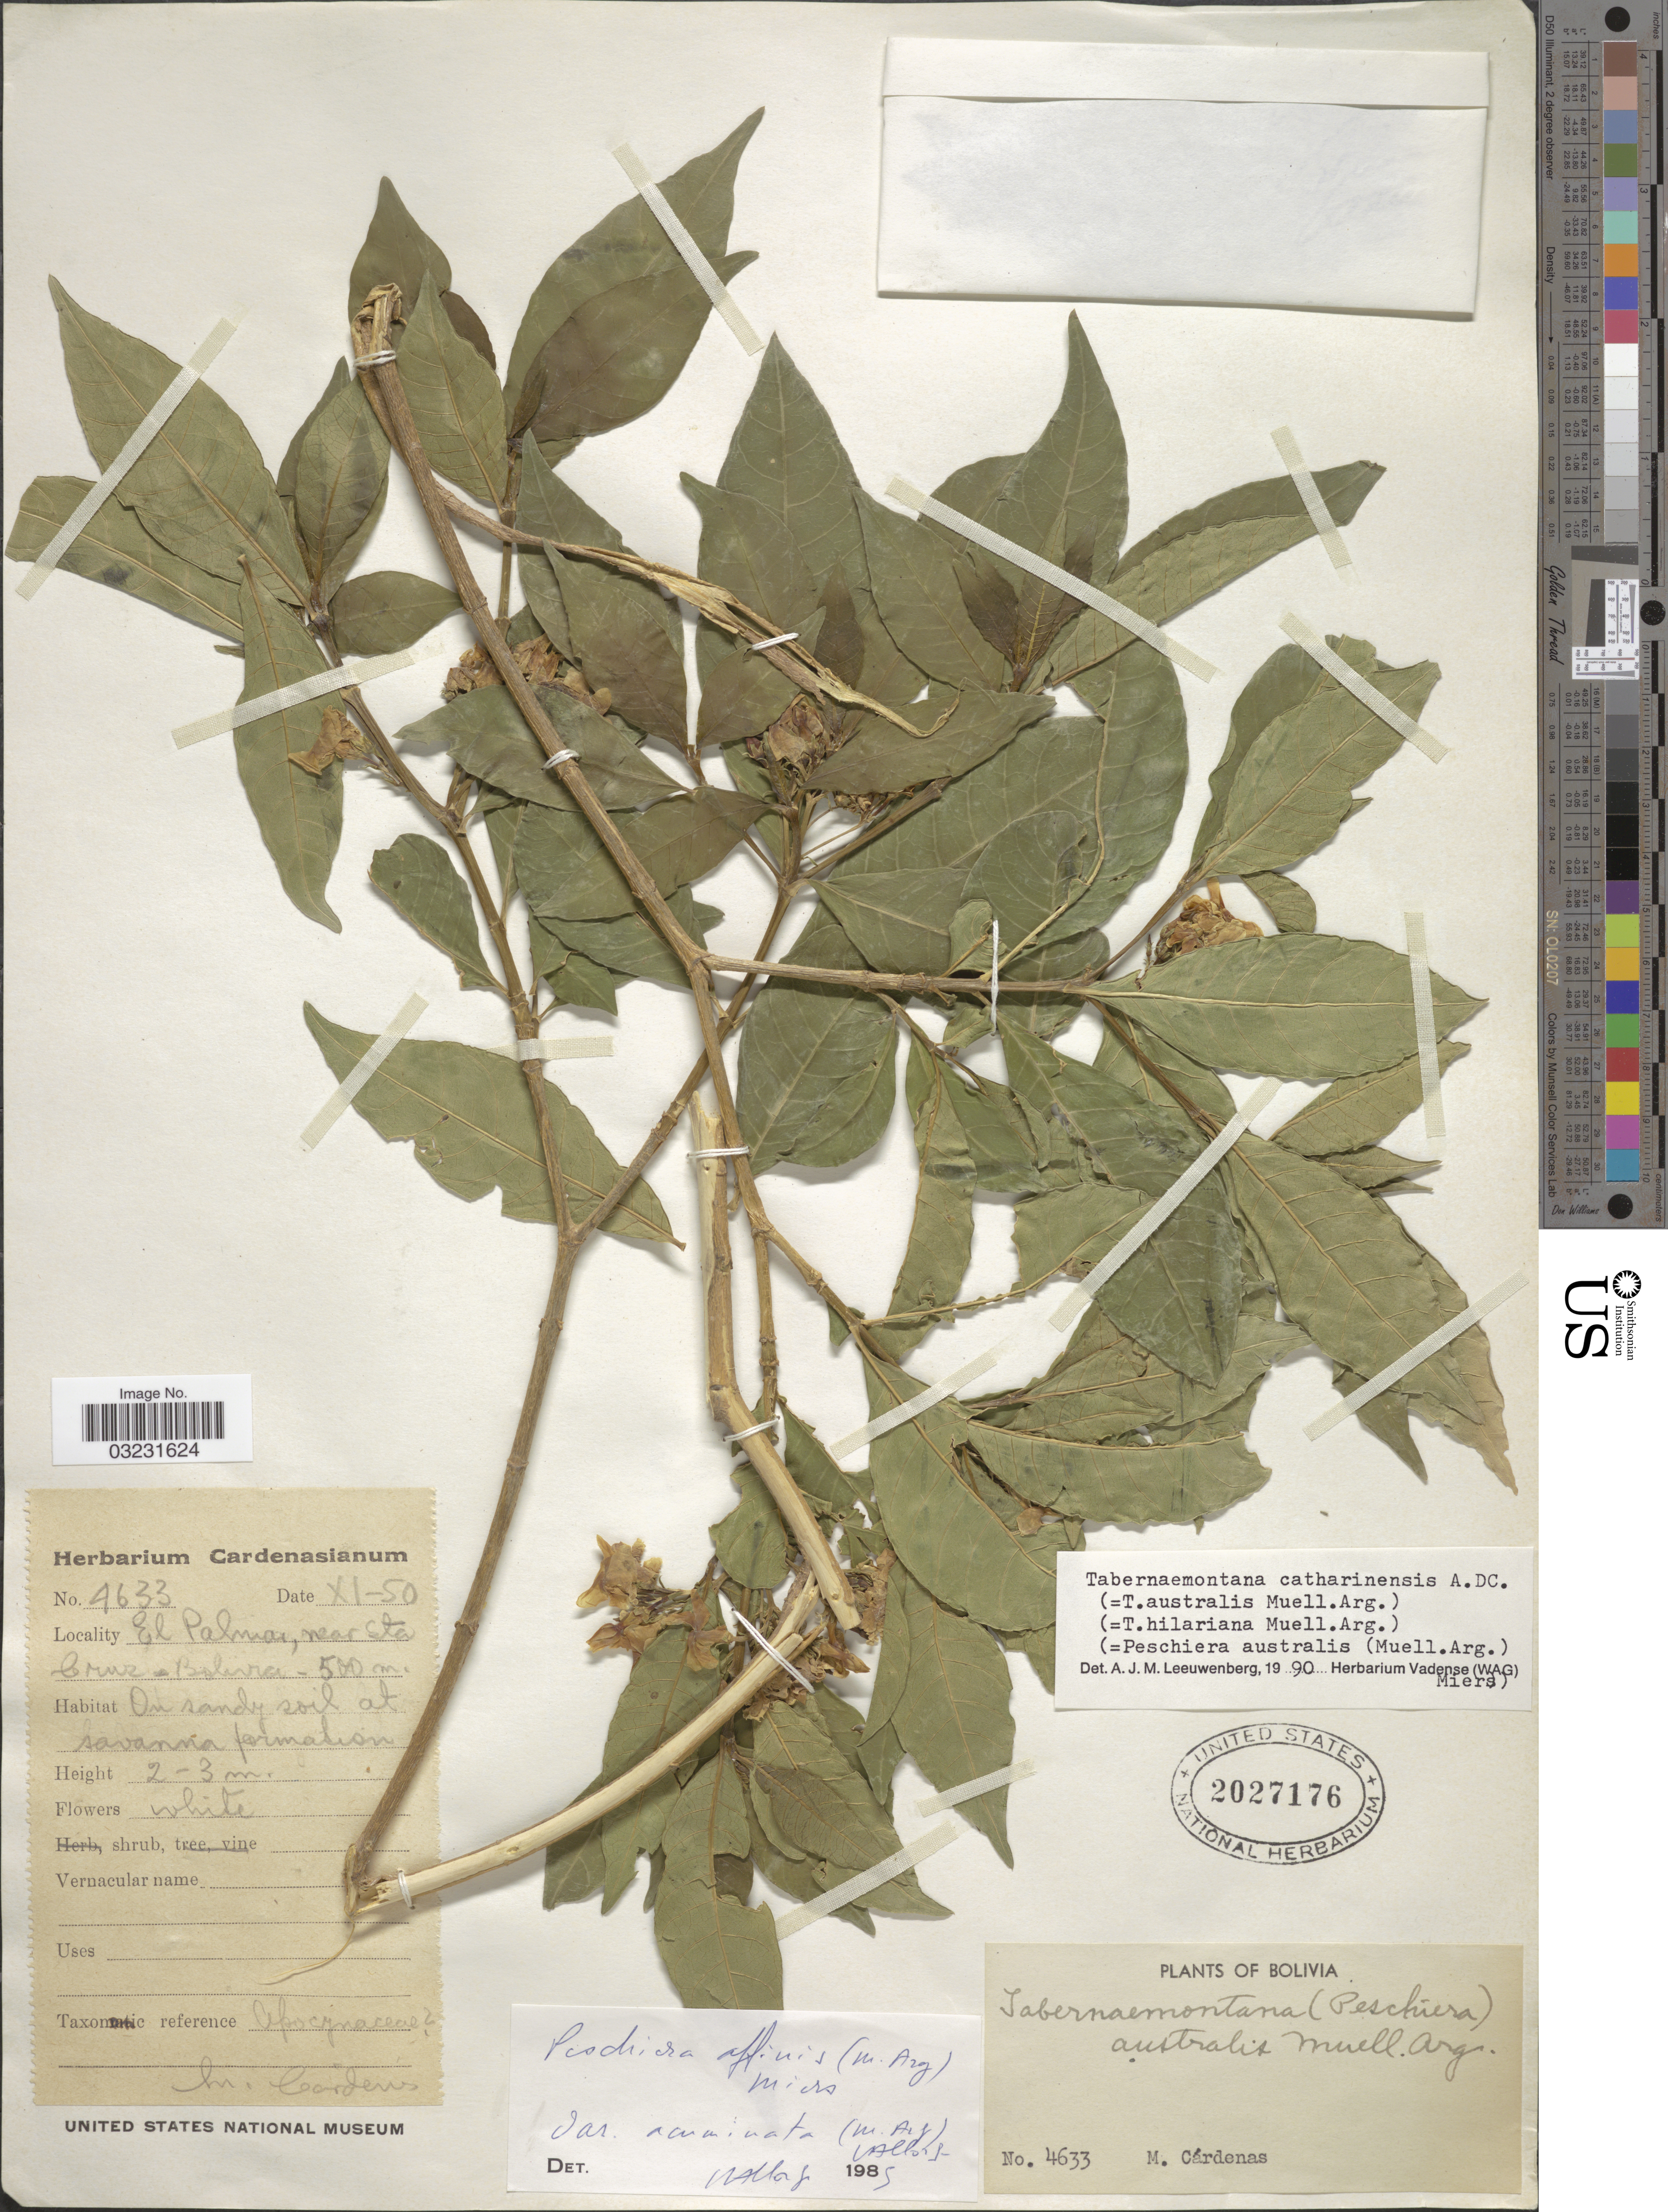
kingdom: Plantae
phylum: Tracheophyta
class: Magnoliopsida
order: Gentianales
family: Apocynaceae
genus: Tabernaemontana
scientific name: Tabernaemontana catharinensis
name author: A. DC.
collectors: M. Cárdenas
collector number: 4633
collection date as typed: Transcribed d/m/y: /11/50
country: Bolivia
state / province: Santa Cruz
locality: El Palmar, near Sta Cruz.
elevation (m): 500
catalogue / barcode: US 2027176